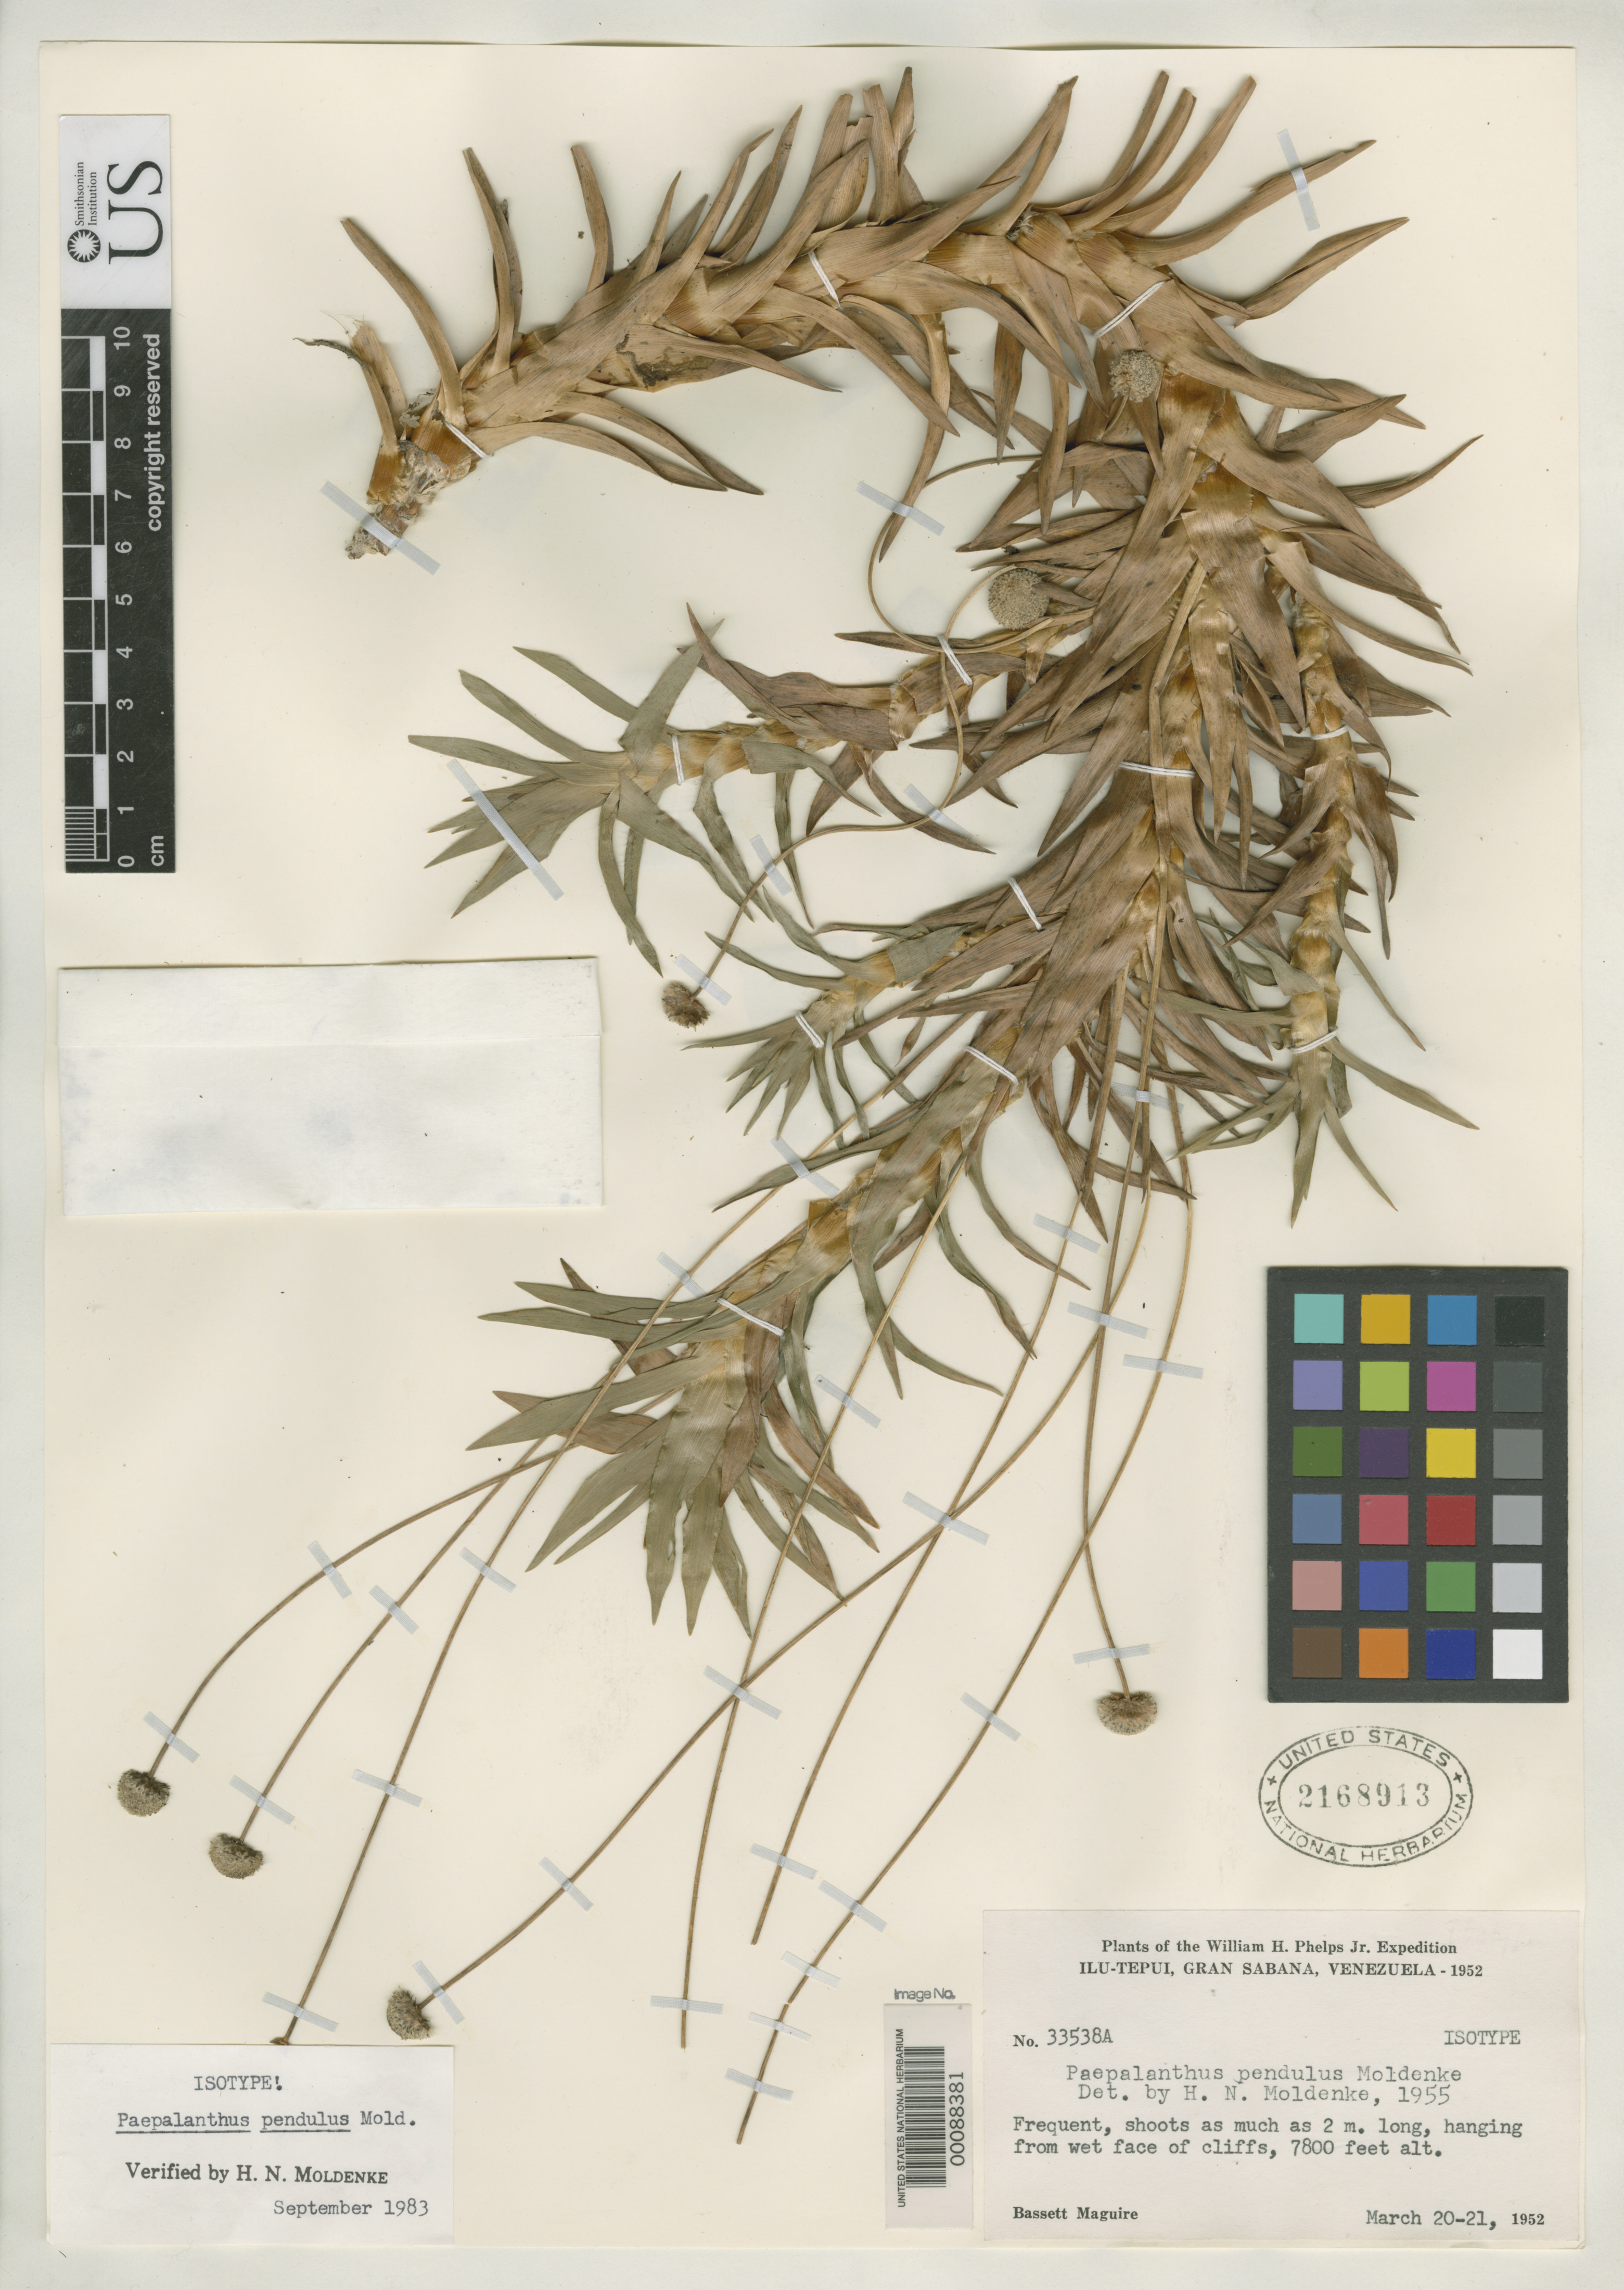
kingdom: Plantae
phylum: Tracheophyta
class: Liliopsida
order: Poales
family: Eriocaulaceae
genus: Paepalanthus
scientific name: Paepalanthus pendulus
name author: Moldenke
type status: Isotype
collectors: B. Maguire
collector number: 33538 a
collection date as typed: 20 Mar 1952 to 21 Mar 1952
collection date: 1952-03-20/1952-03-21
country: Venezuela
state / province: Bolivar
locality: Gran Sabana, Ilu-Tupui.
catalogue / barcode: US 2168913